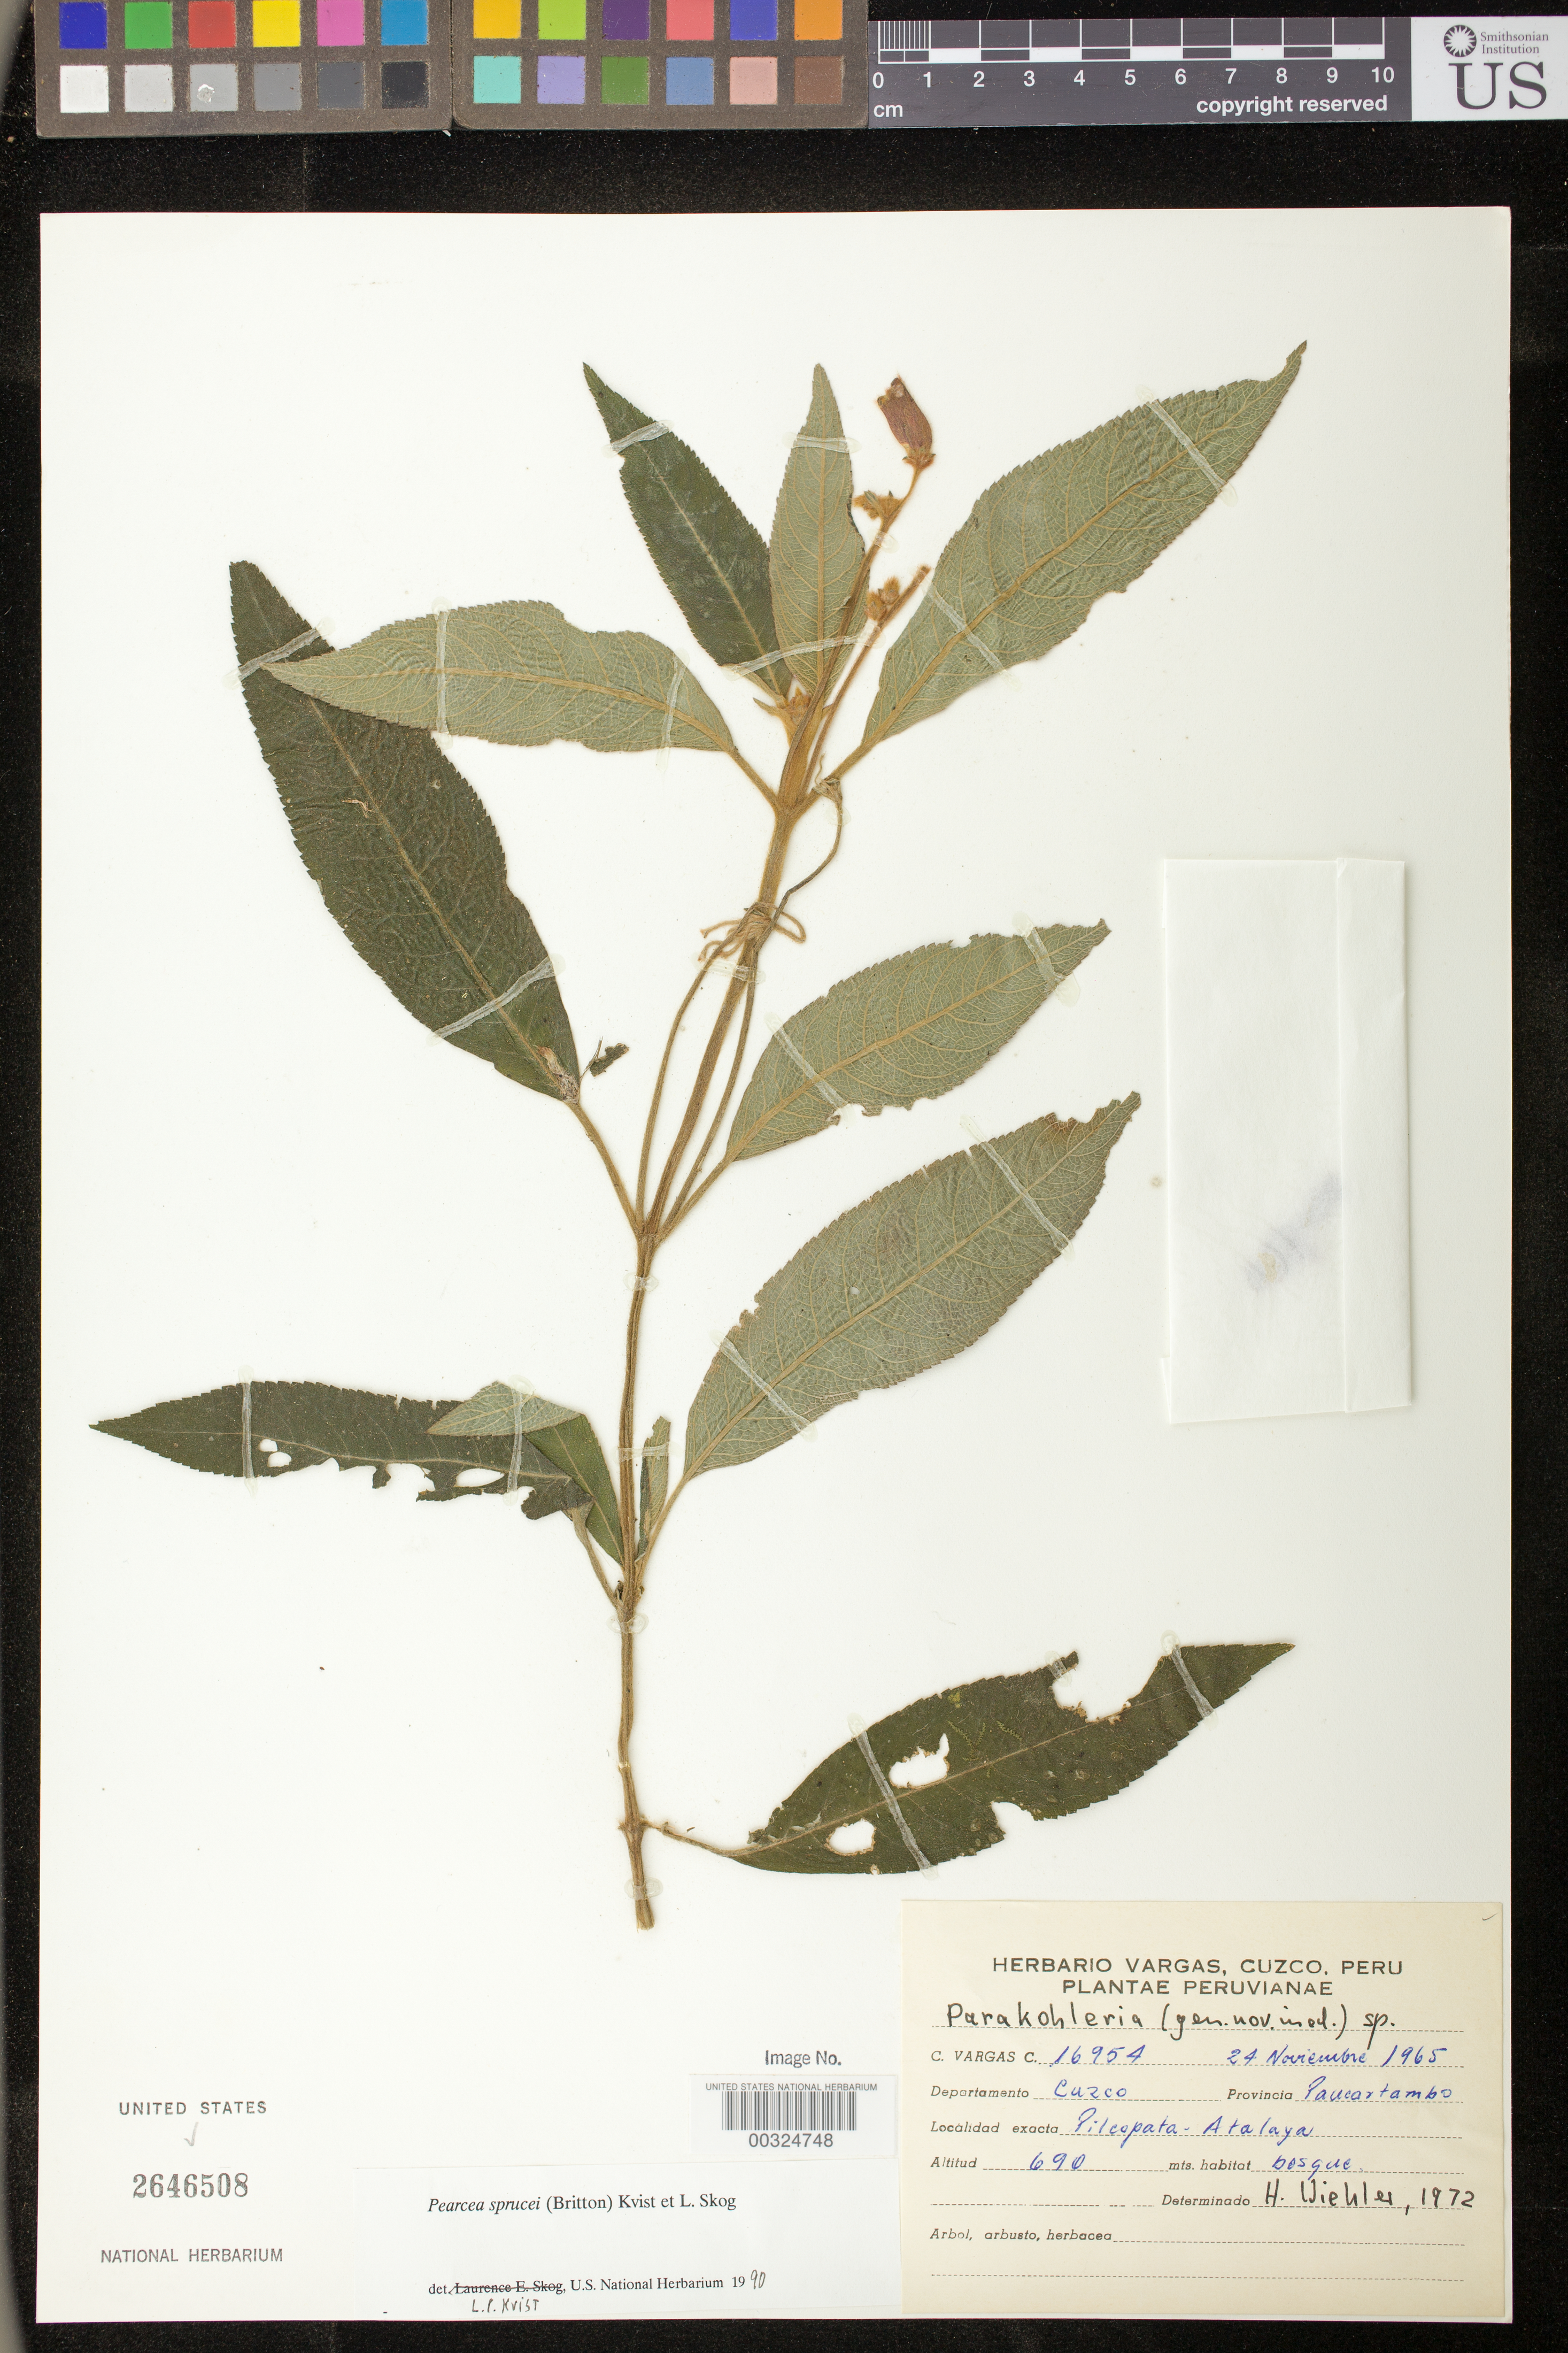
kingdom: Plantae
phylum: Tracheophyta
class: Magnoliopsida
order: Lamiales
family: Gesneriaceae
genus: Pearcea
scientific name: Pearcea sprucei var. sprucei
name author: (Britton ex Rusby) L.P. Kvist & L.E. Skog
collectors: C. Vargas C.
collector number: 16954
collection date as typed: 24 Nov 1965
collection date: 1965-11-24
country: Peru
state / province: Cusco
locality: Paucartambo; Pilcopata - Atalaya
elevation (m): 690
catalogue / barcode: US 2646508